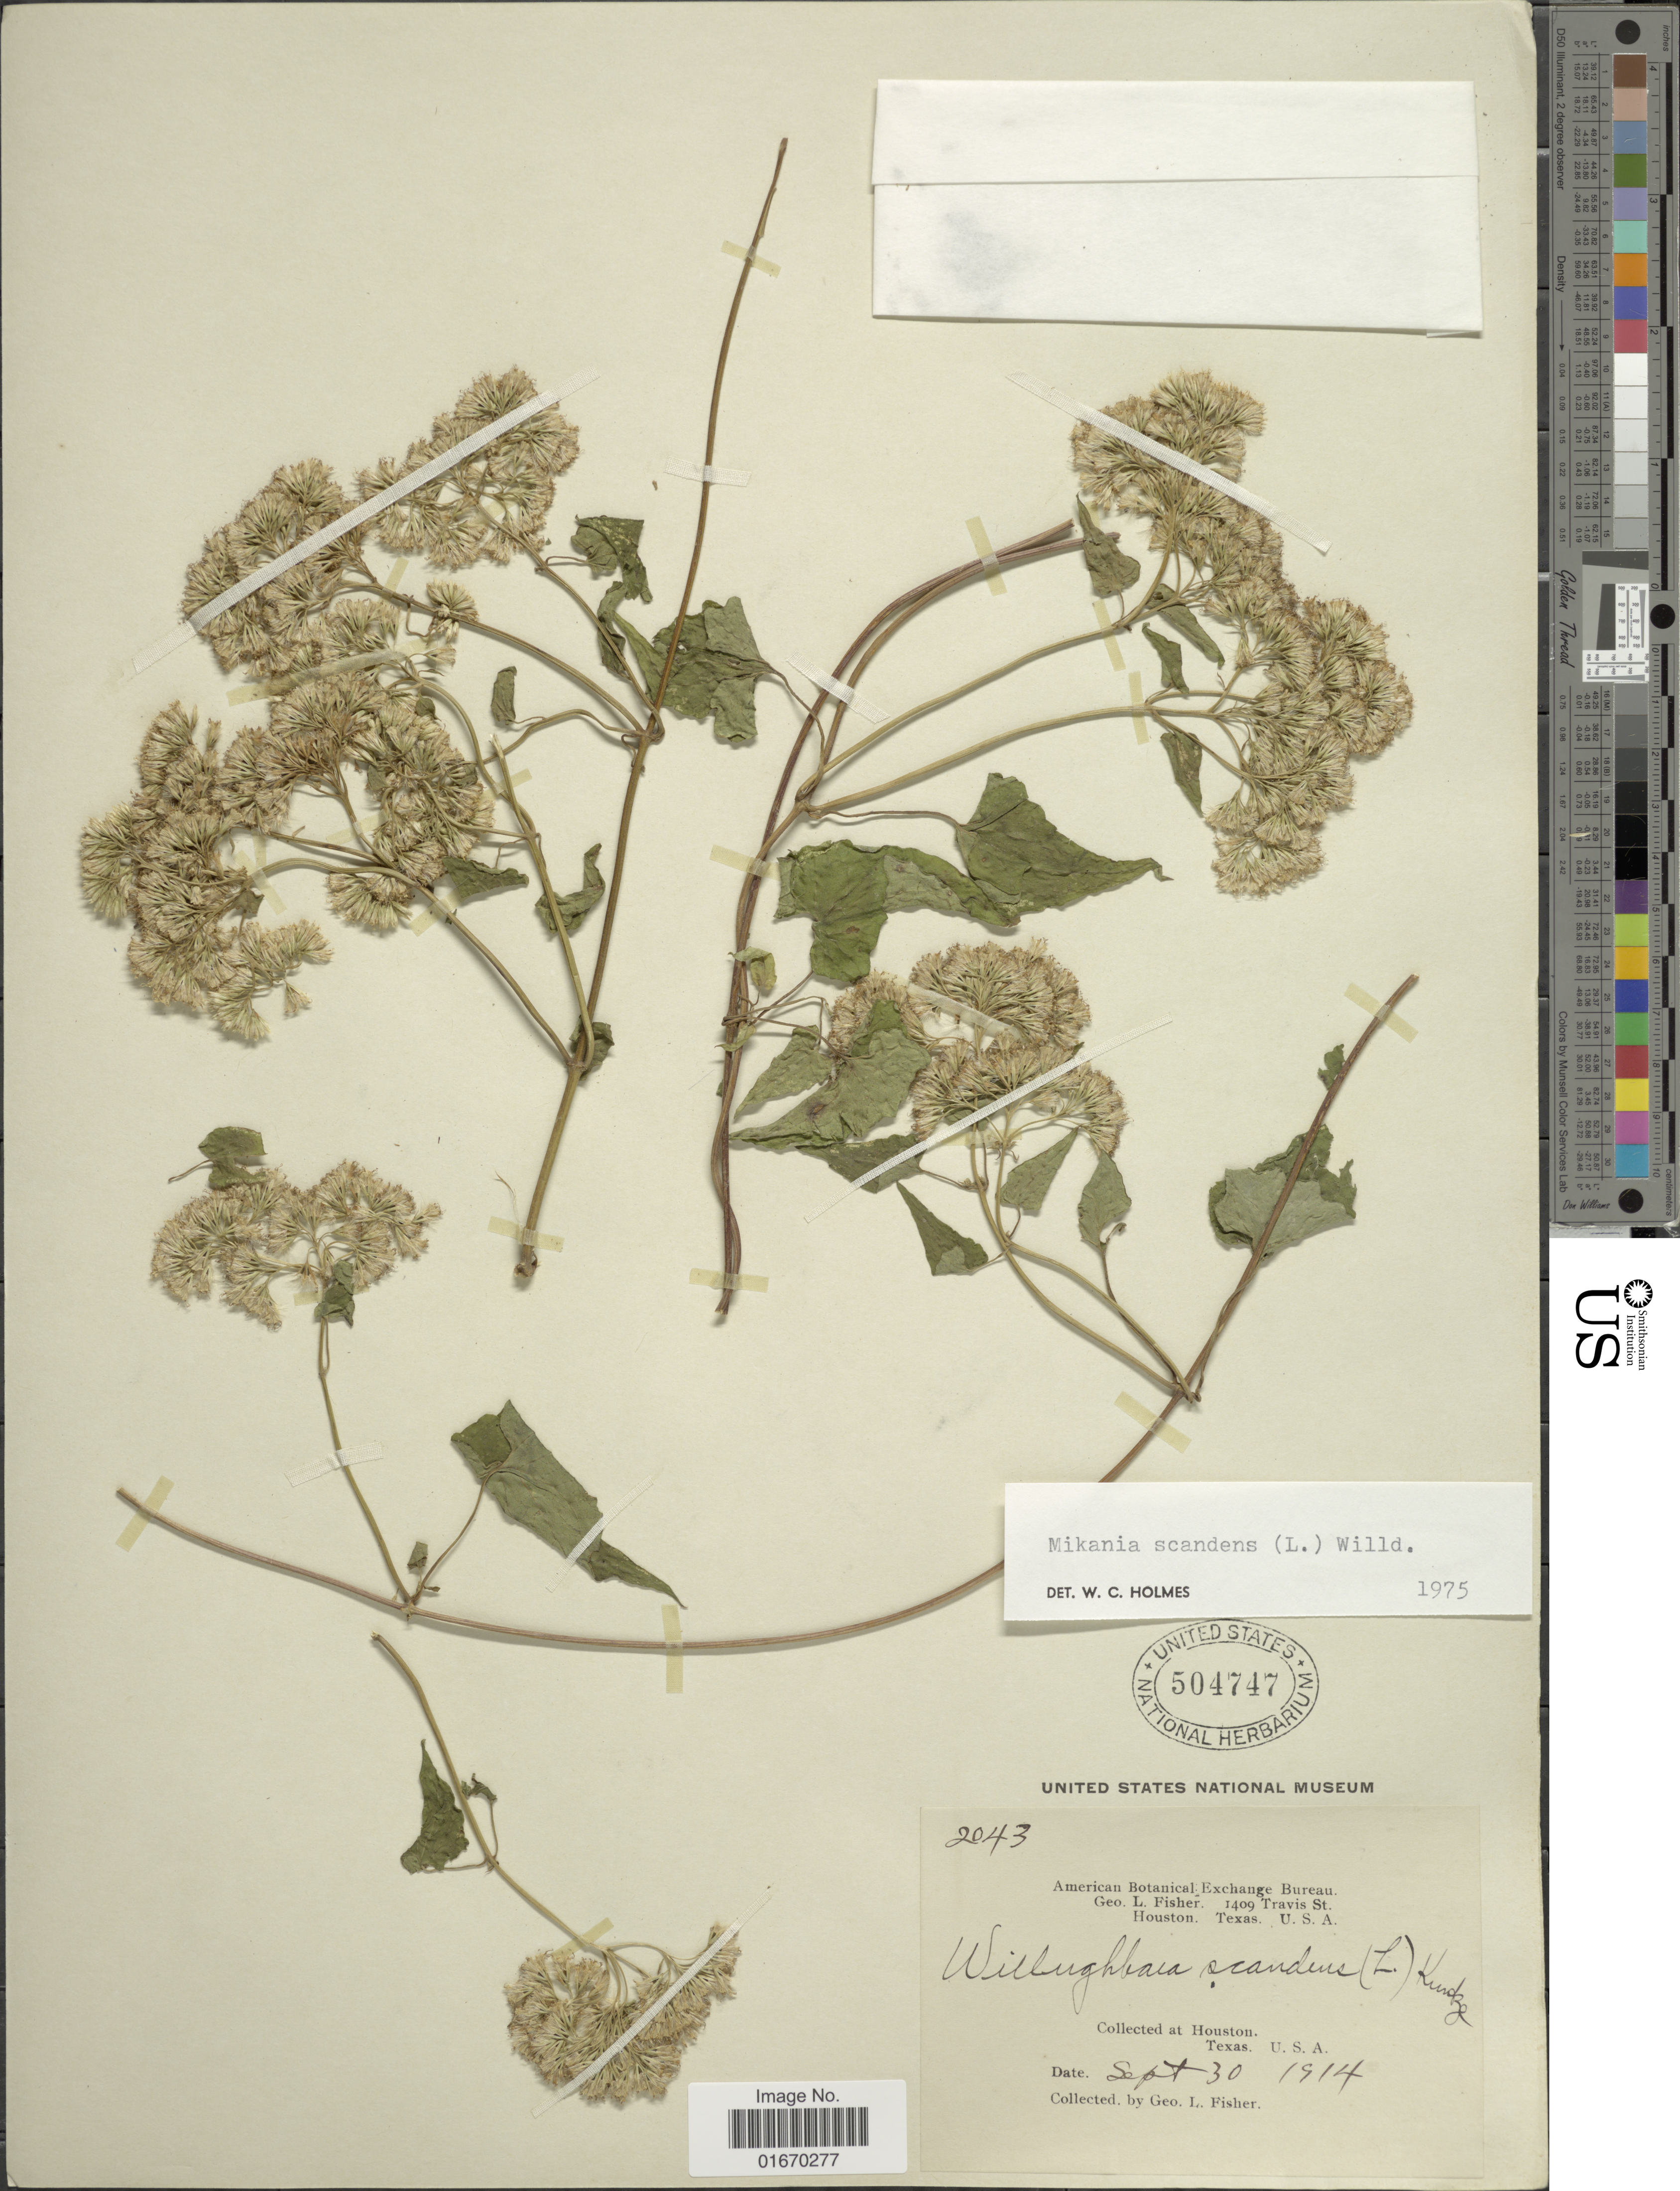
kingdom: Plantae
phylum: Tracheophyta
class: Magnoliopsida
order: Asterales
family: Asteraceae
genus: Mikania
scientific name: Mikania scandens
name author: (L.) Willd.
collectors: G. L. Fisher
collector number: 2043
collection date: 1914-09-30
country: United States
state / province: Texas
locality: Houston, U. S. A.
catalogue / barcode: US 504747